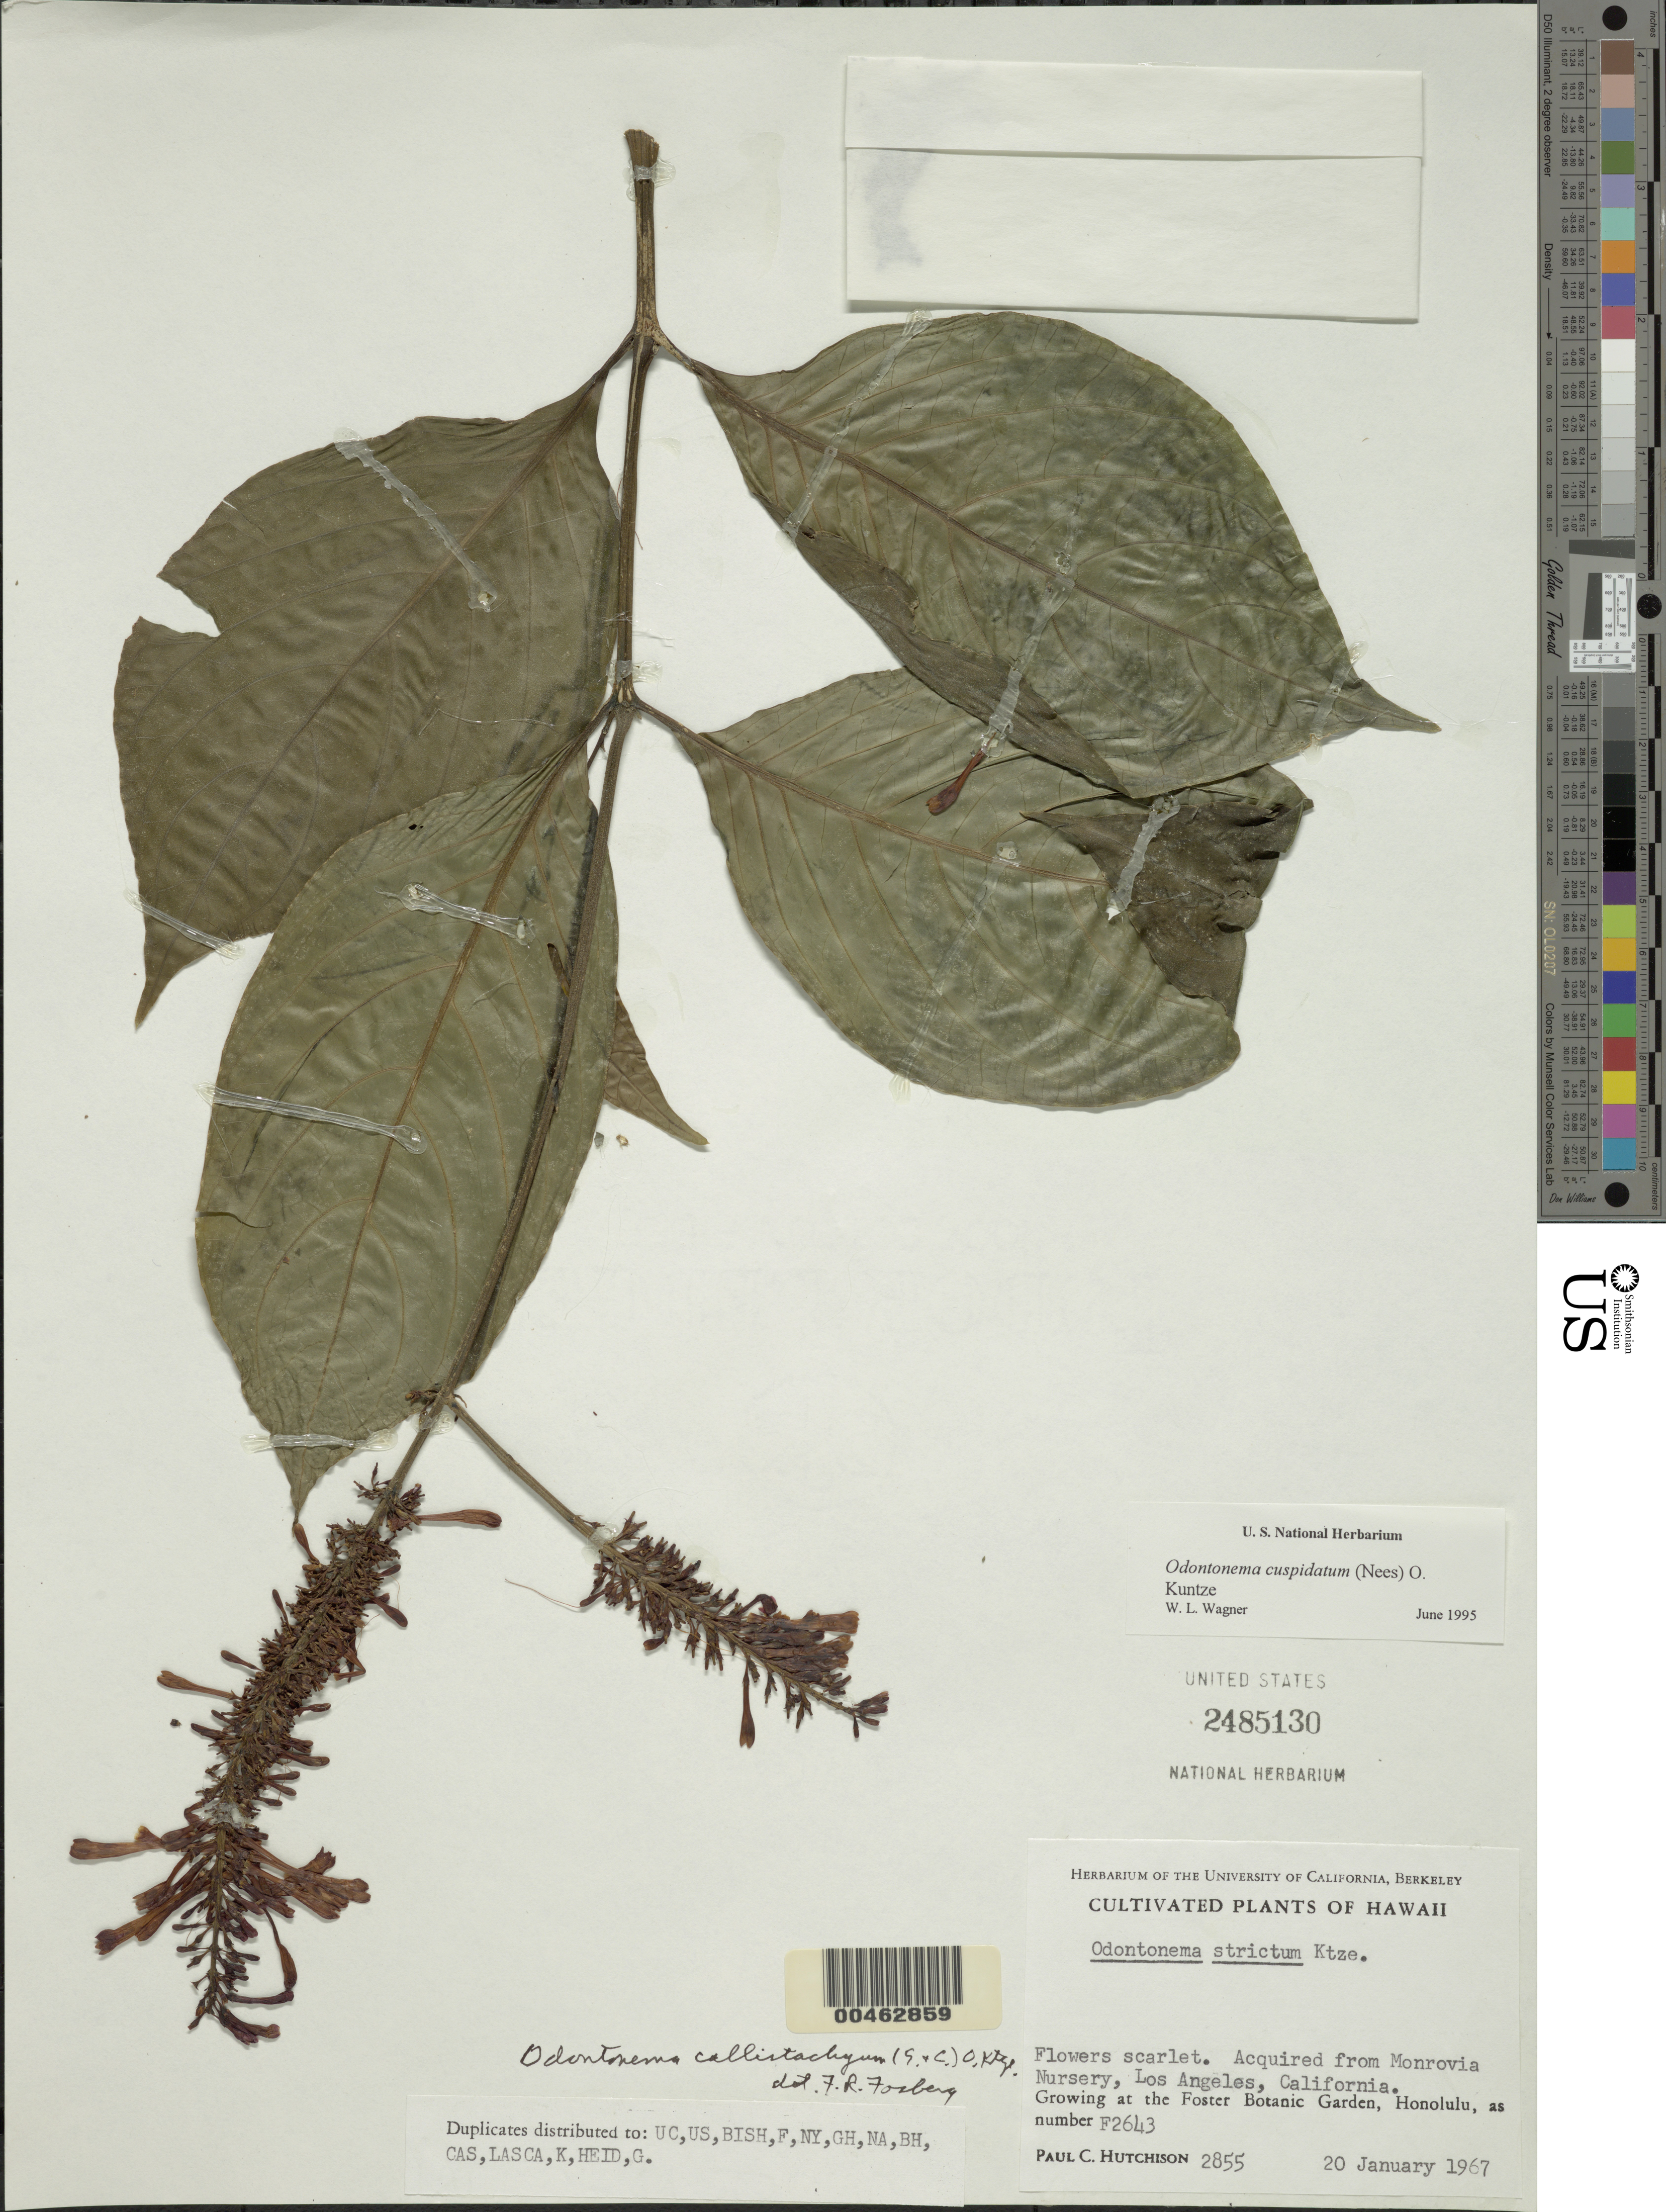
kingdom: Plantae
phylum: Tracheophyta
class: Magnoliopsida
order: Lamiales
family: Acanthaceae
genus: Odontonema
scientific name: Odontonema cuspidatum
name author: (Nees) Kuntze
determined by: Wagner, W. L., (BOT), Smithsonian Institution - National Museum of Natural History (UNITED STATES)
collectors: P. C. Hutchison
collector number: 2855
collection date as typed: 20 Jan 1967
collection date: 1967-01-20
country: United States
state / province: Hawaii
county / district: Honolulu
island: Oahu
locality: Acquired from Monrovia Nursery, Los Angeles, California. Growing at the Foster Botanic Garden, Honolulu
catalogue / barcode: US 2485130